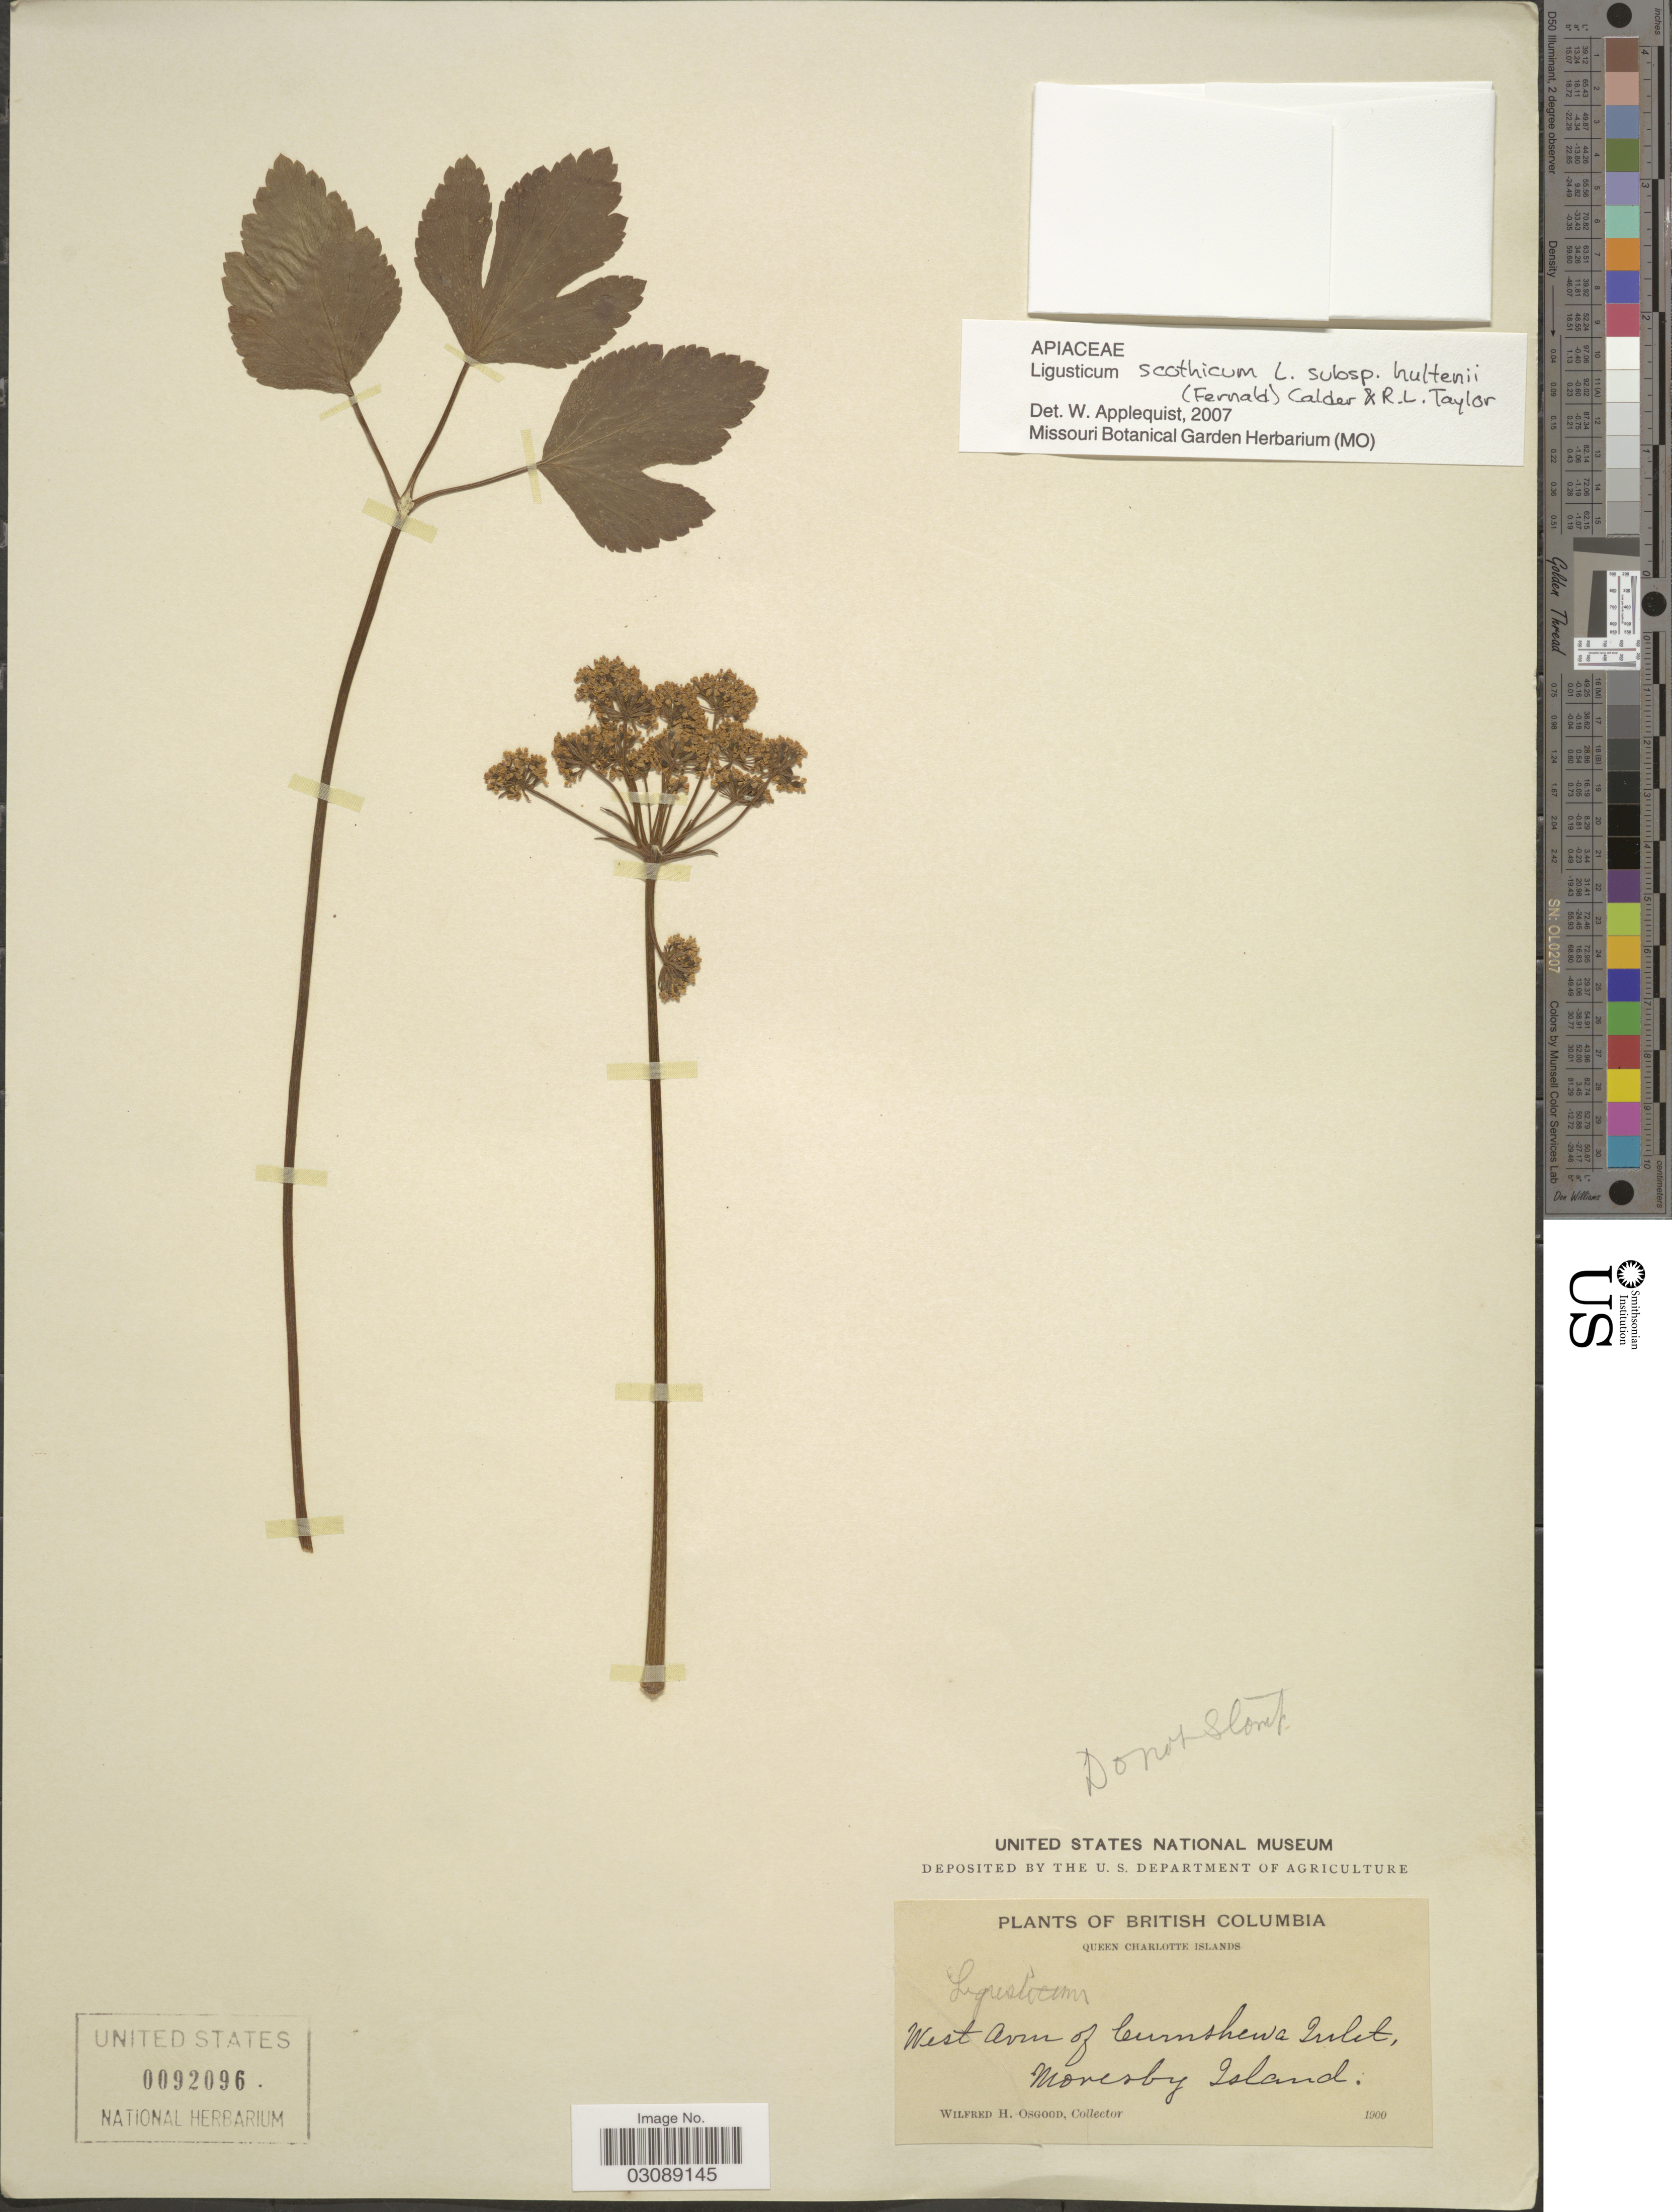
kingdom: Plantae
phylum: Tracheophyta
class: Magnoliopsida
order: Apiales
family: Apiaceae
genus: Ligusticum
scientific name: Ligusticum scoticum subsp. hultenii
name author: (Fernald) Calder & Roy L. Taylor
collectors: W. Osgood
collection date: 1900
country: Canada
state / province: British Columbia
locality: Queen Charlotte Islands, West Aven of Cumshewa Inlet, Moresby Island.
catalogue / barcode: US 92096